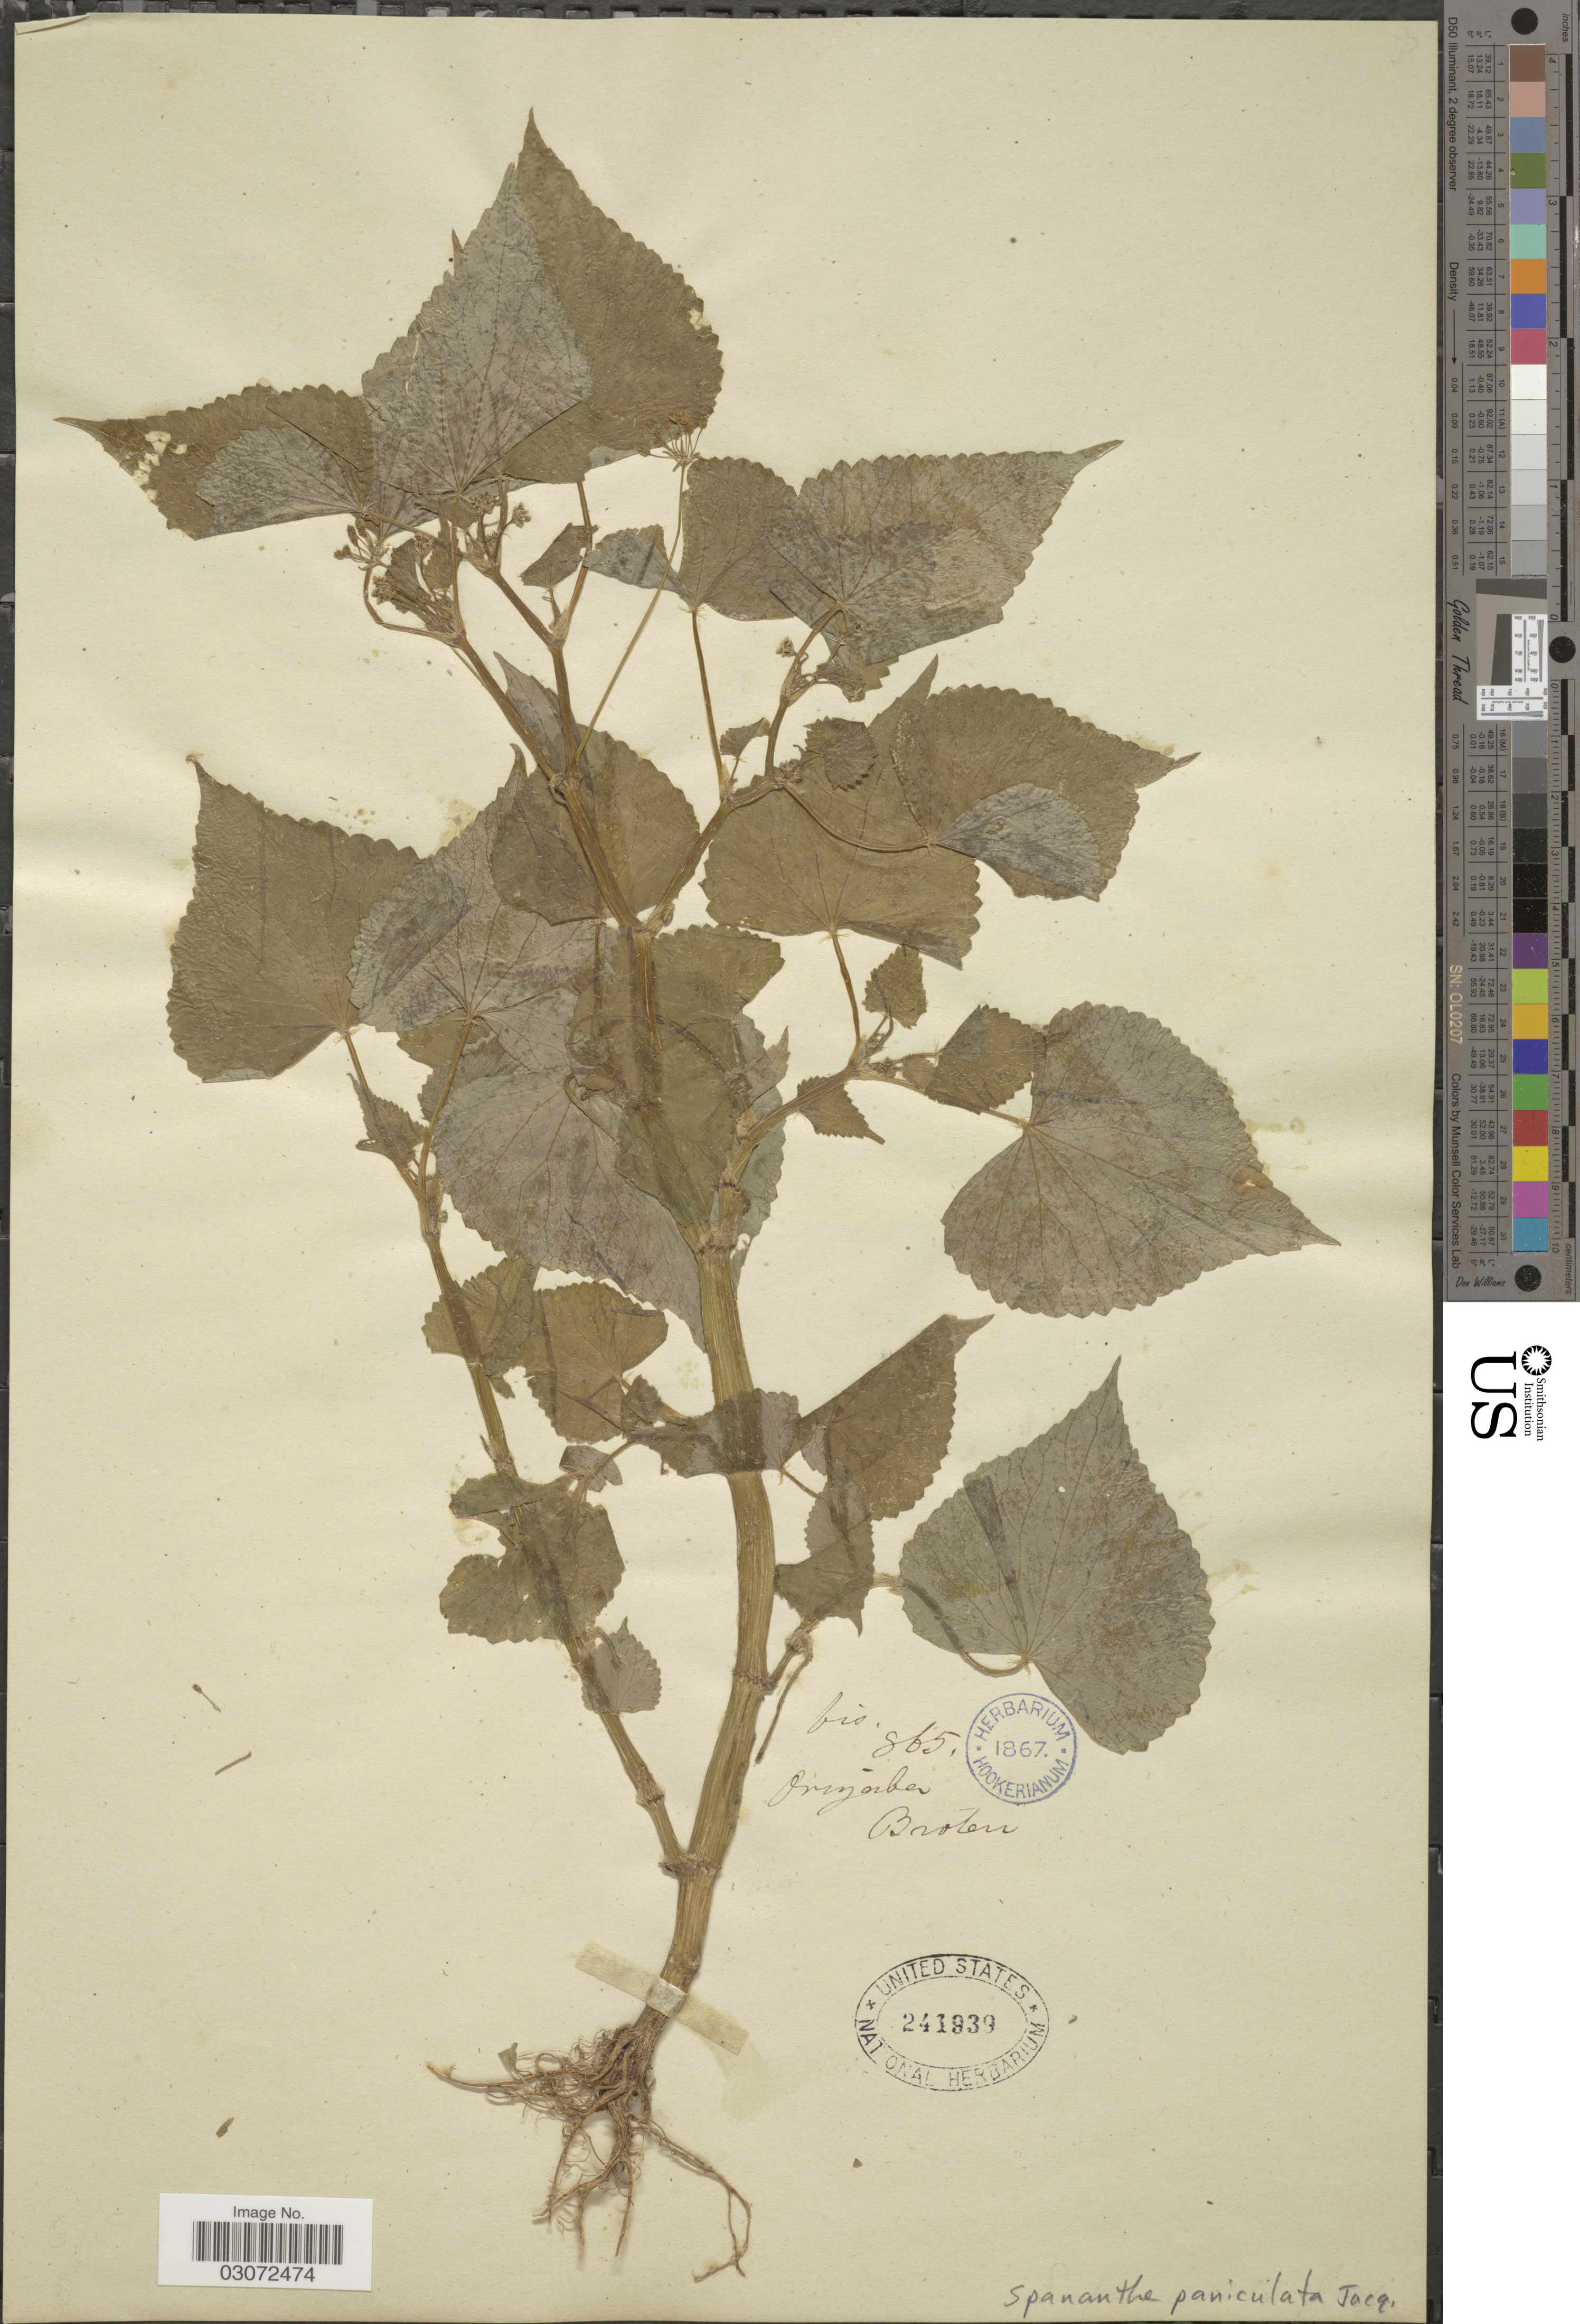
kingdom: Plantae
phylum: Tracheophyta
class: Magnoliopsida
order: Apiales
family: Apiaceae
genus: Spananthe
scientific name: Spananthe paniculata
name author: Jacq.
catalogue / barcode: US 241939